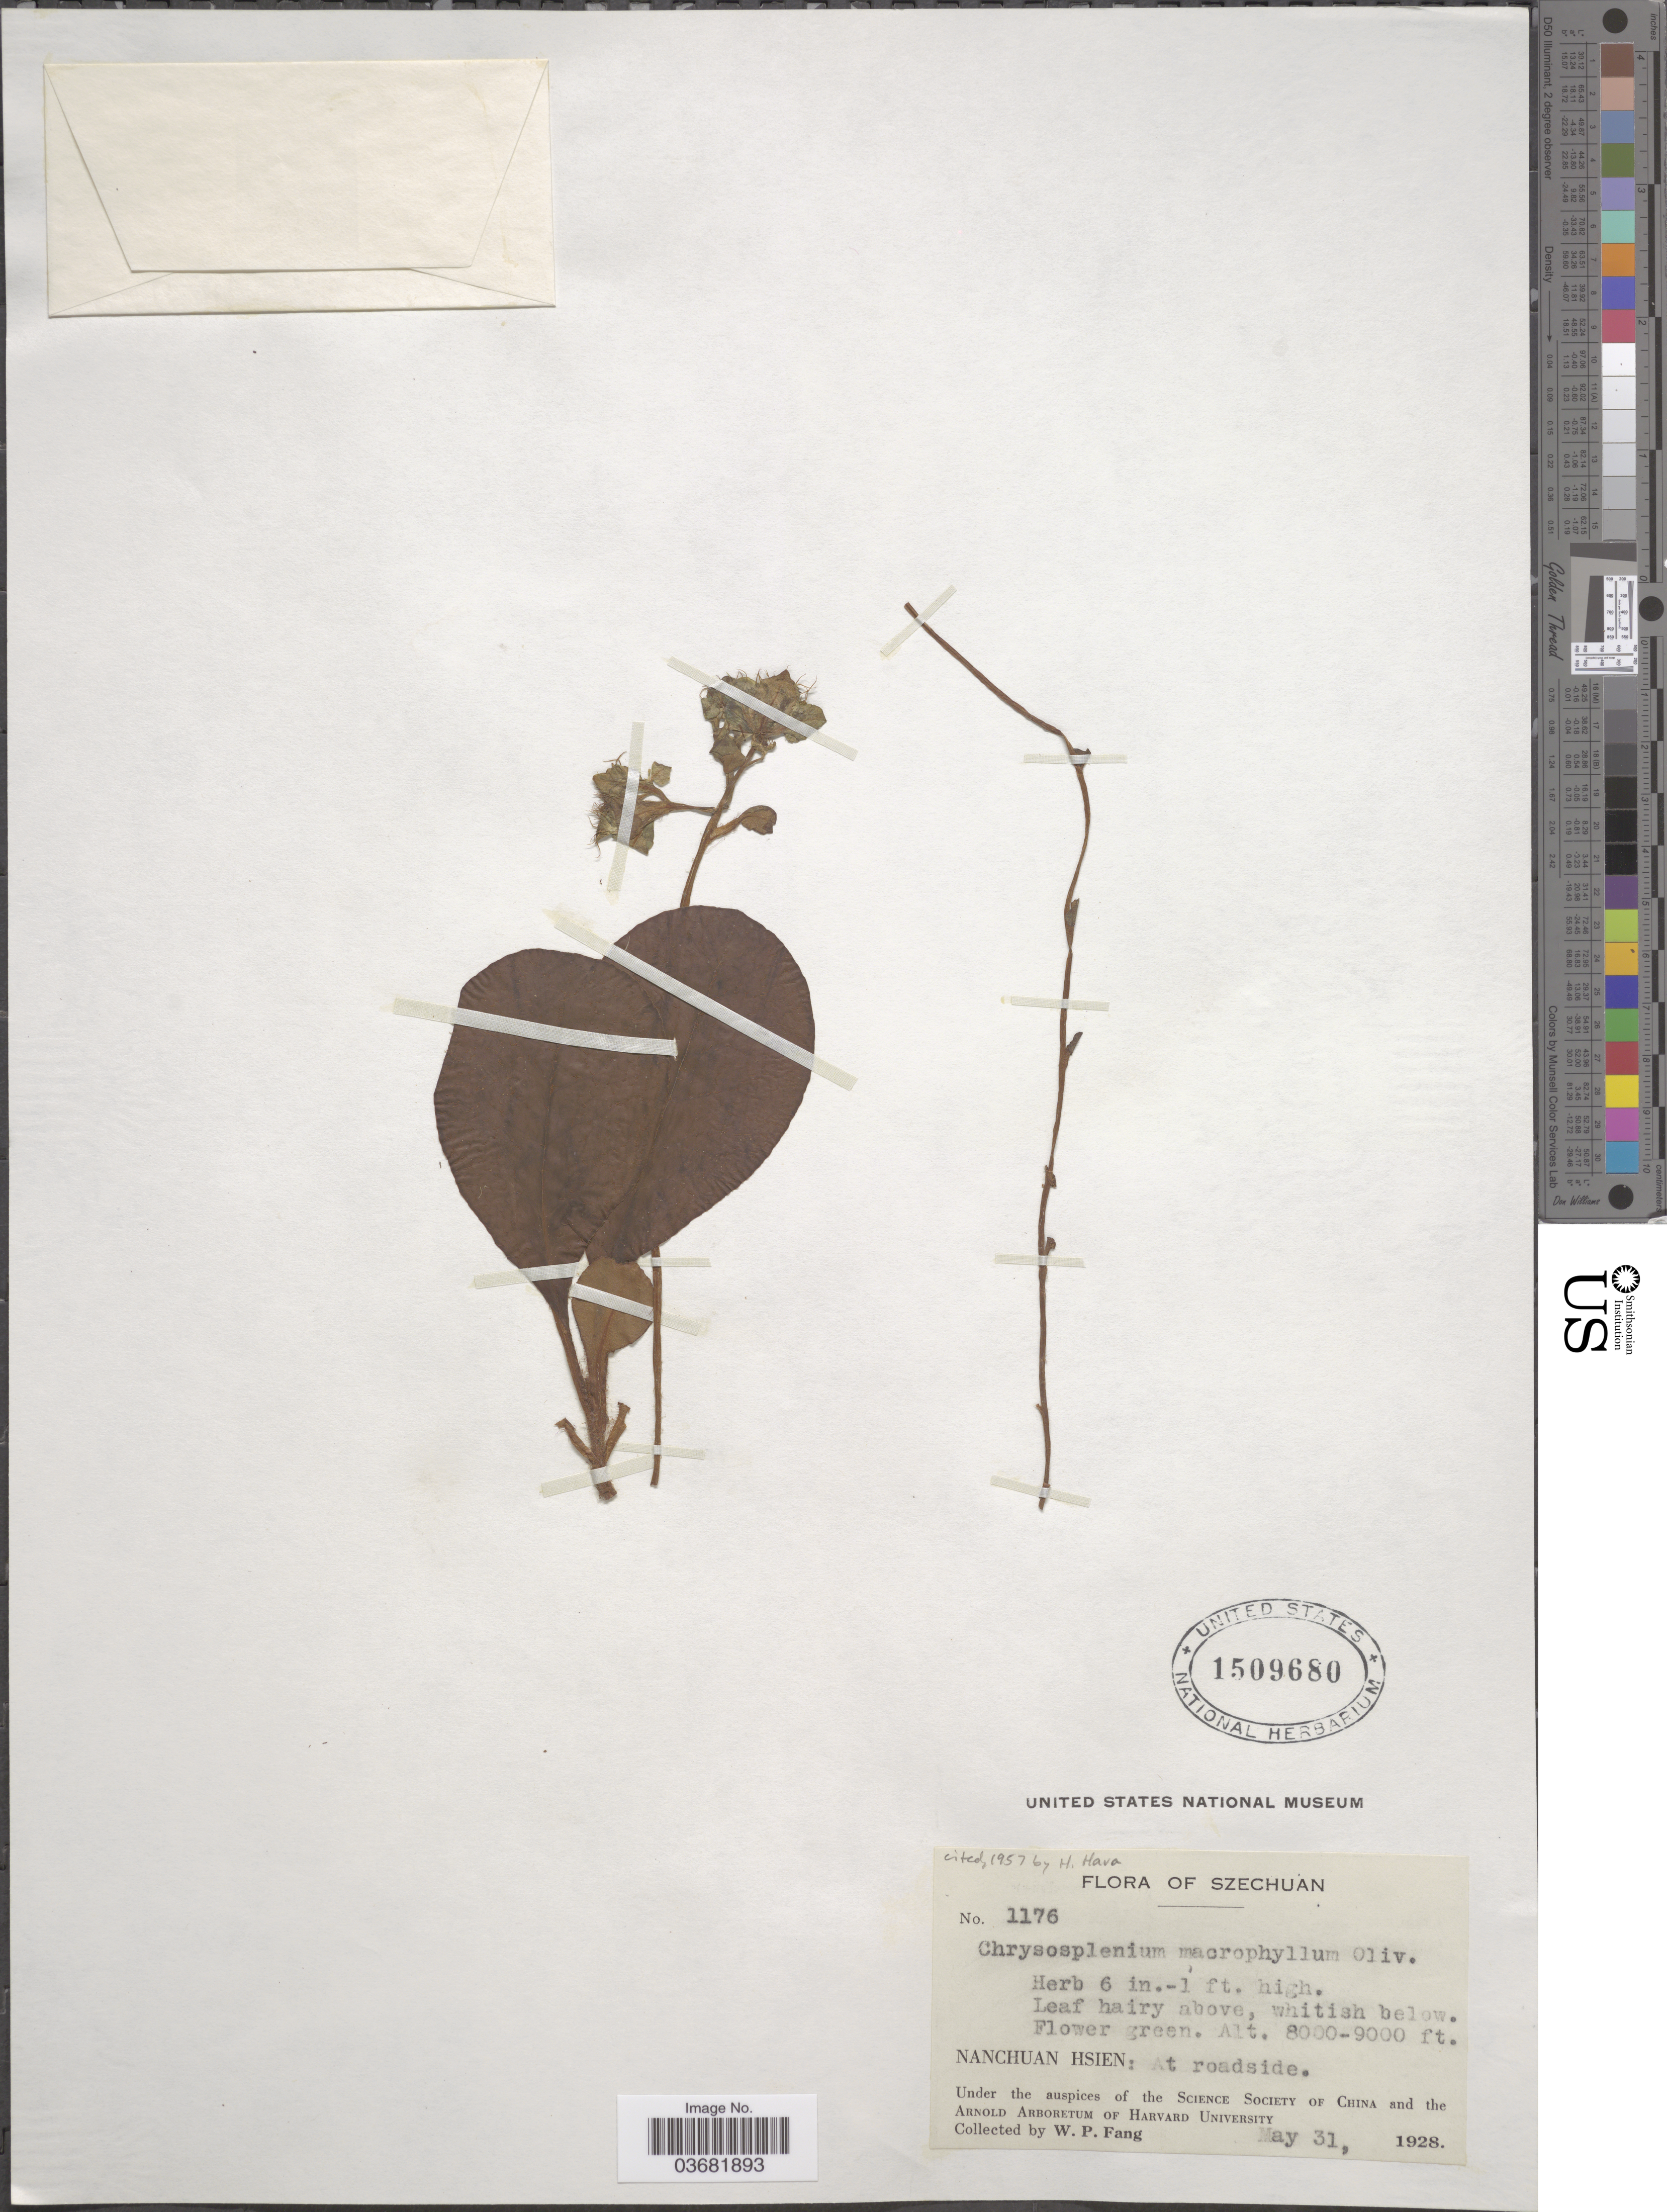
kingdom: Plantae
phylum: Tracheophyta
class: Magnoliopsida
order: Saxifragales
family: Saxifragaceae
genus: Chrysosplenium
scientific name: Chrysosplenium macrophyllum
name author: Oliv.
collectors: W. P. Fang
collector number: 1176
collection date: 1928-05-31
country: China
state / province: Sichuan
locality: Szechuan. Nanchuan Hsien.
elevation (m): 2438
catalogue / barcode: US 1509680